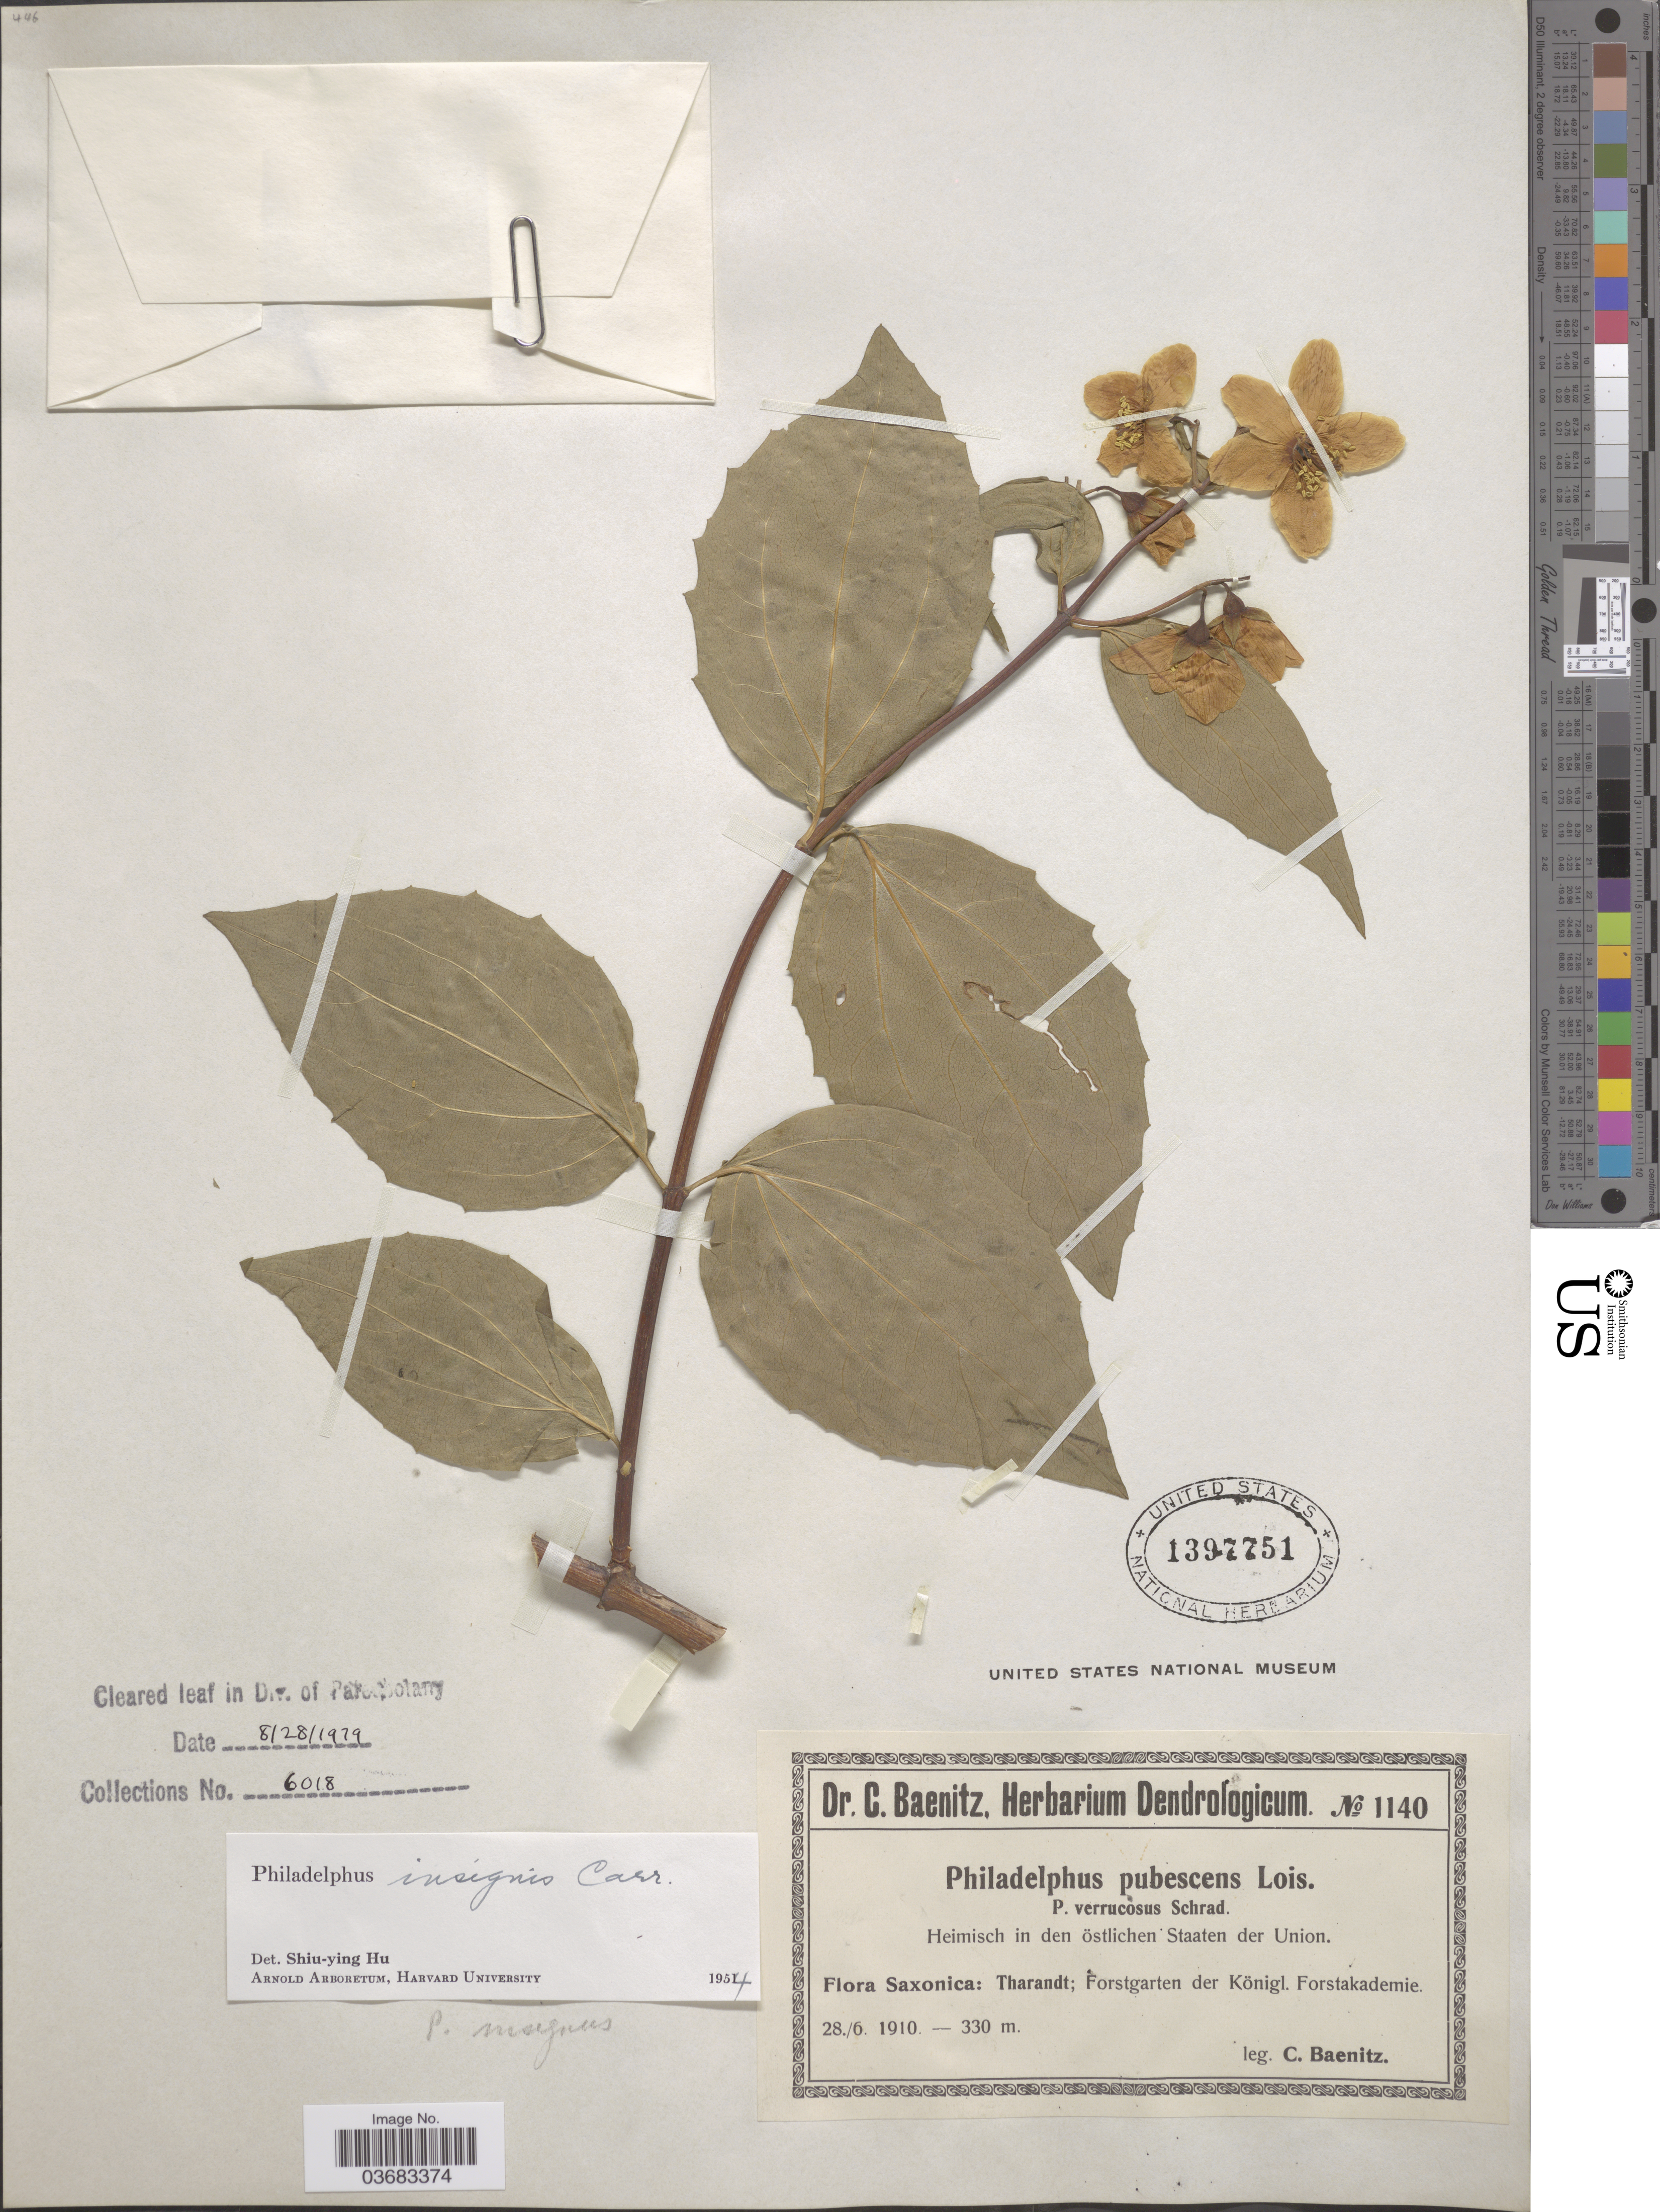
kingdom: Plantae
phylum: Tracheophyta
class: Magnoliopsida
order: Cornales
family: Hydrangeaceae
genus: Philadelphus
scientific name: Philadelphus insignis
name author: Carrière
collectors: C. G. Baenitz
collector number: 1140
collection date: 1910-06-28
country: Germany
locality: Saxonica: Tharandt; Forstgarten der Königl. Forstakademie.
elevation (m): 330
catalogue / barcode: US 1397751